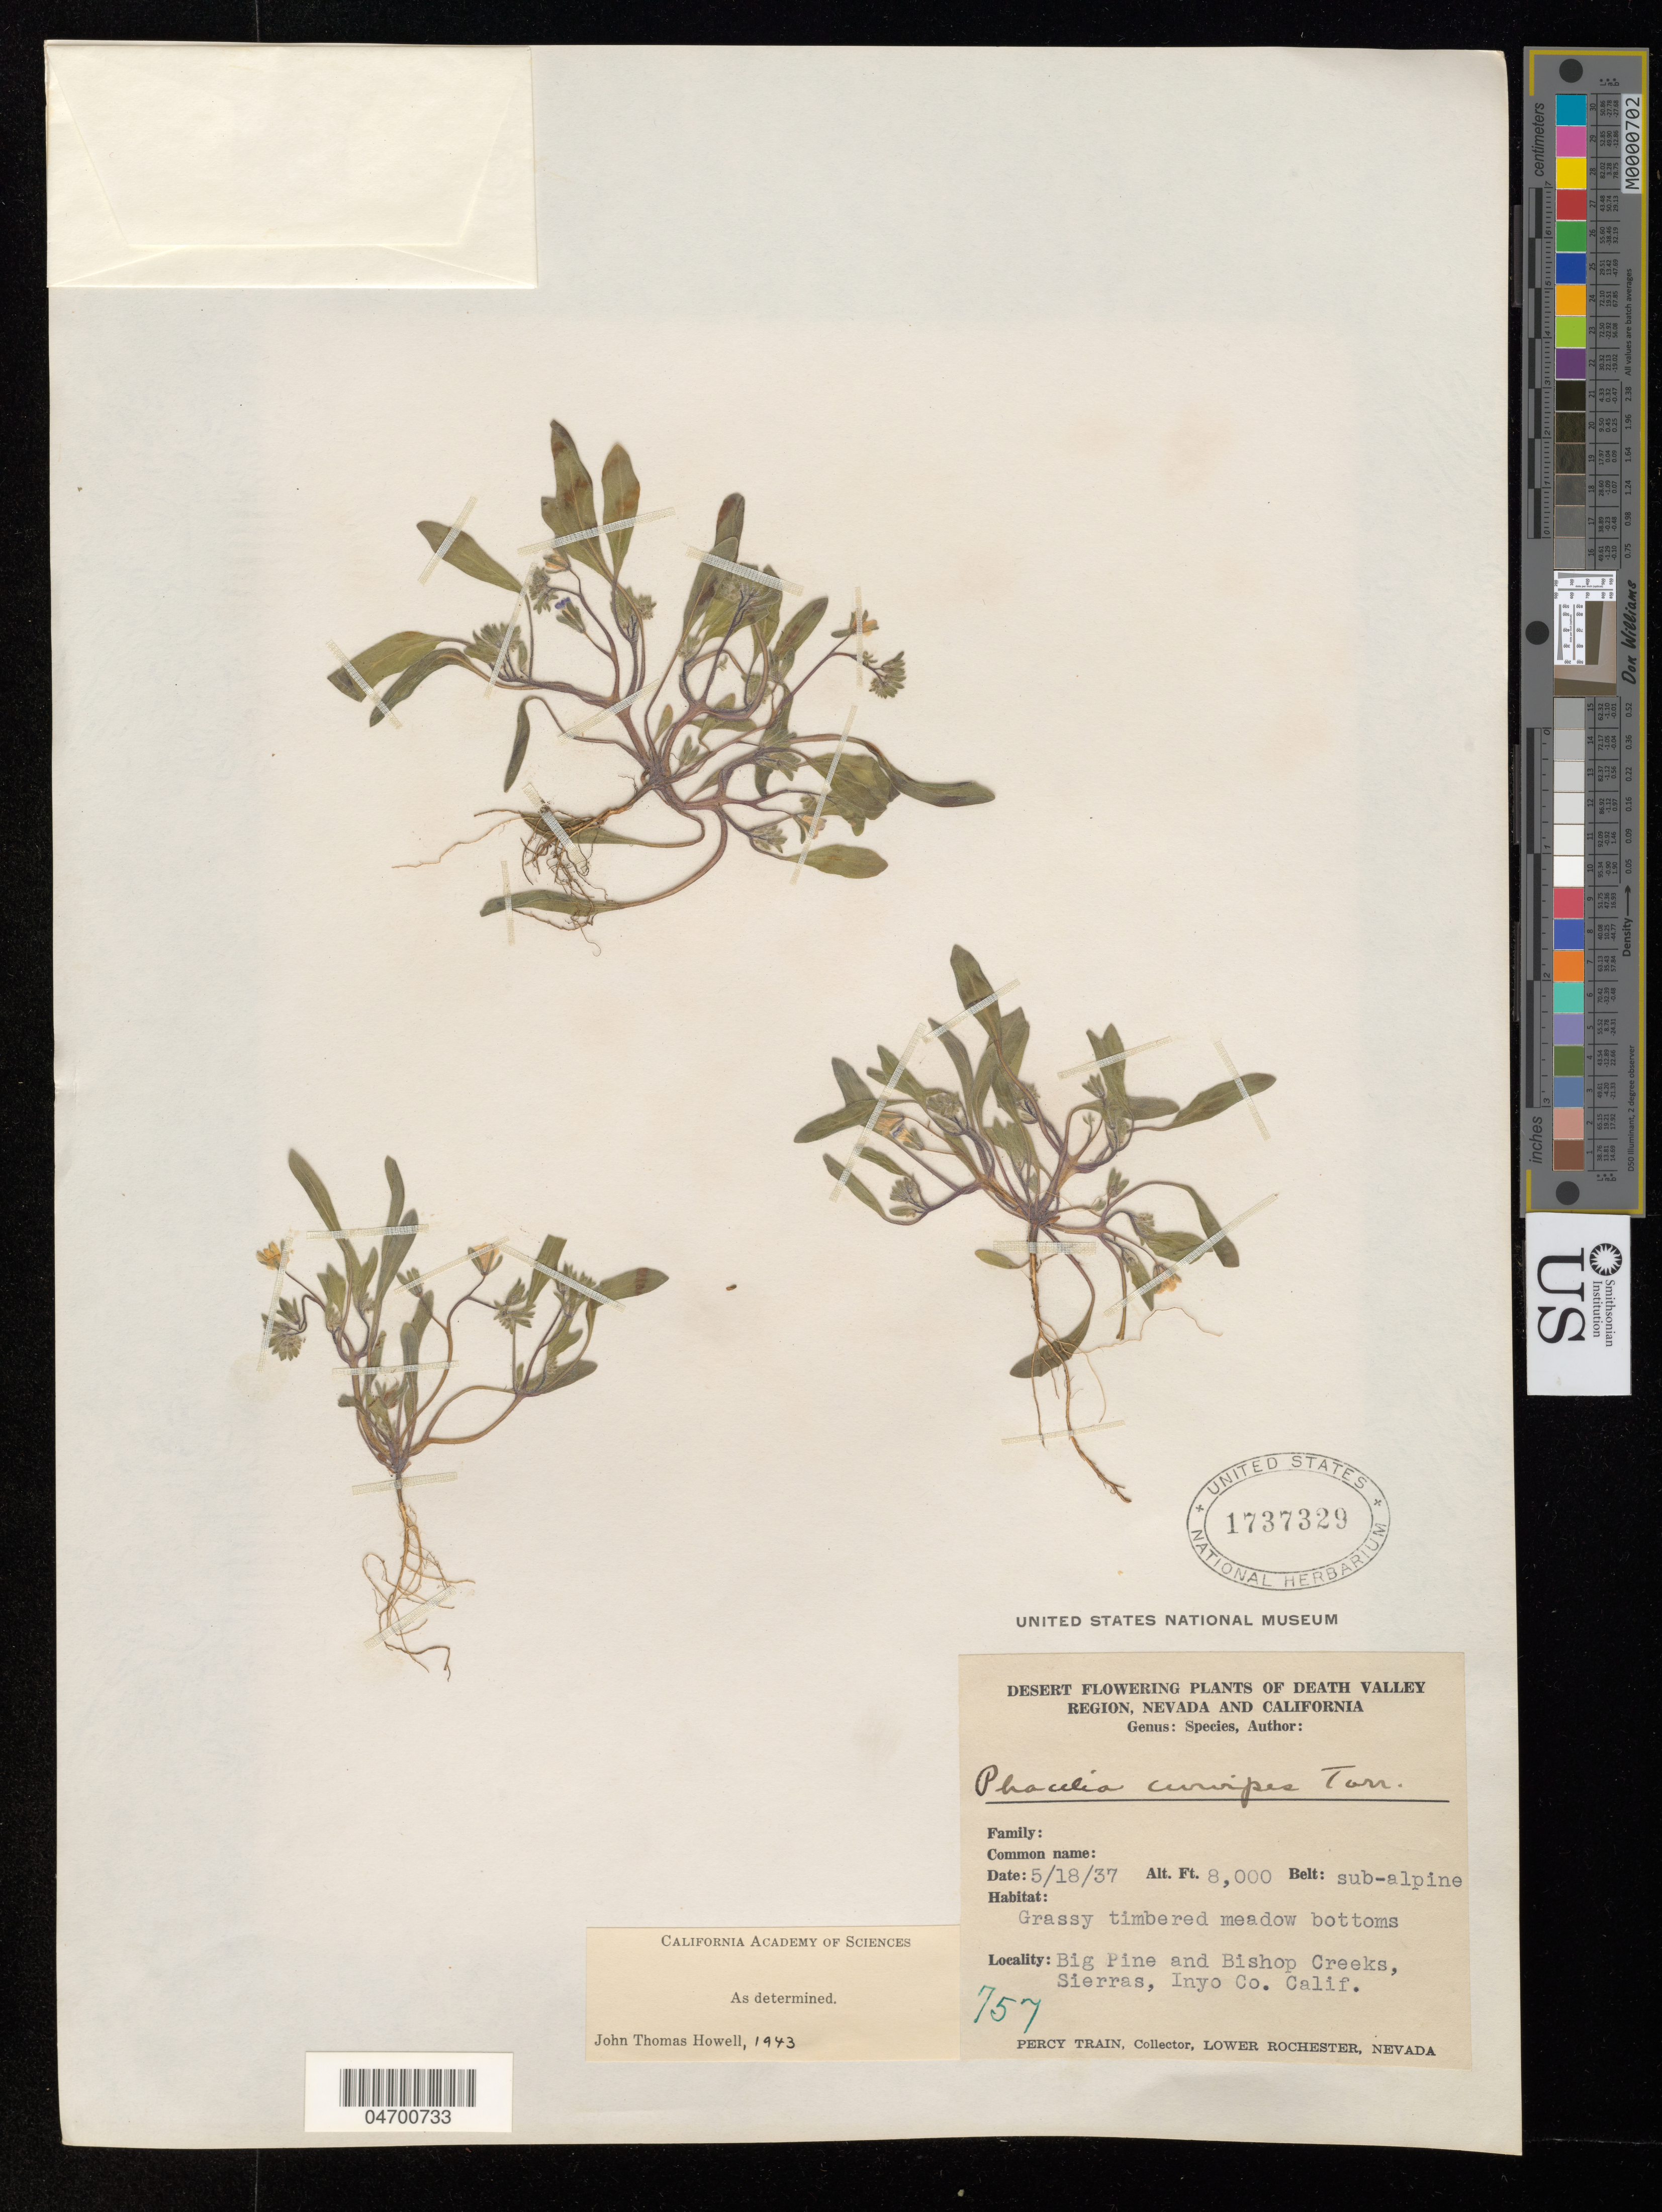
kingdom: Plantae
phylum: Tracheophyta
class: Magnoliopsida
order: Boraginales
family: Hydrophyllaceae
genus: Phacelia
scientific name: Phacelia curvipes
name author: Torr. in C. King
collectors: P. Train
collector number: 757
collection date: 1937-05-18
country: United States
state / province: California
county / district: Inyo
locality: Death Valley Region. Big Pine and Bishop Creeks, Sierras, Inyo Co.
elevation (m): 2438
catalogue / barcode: US 1737329